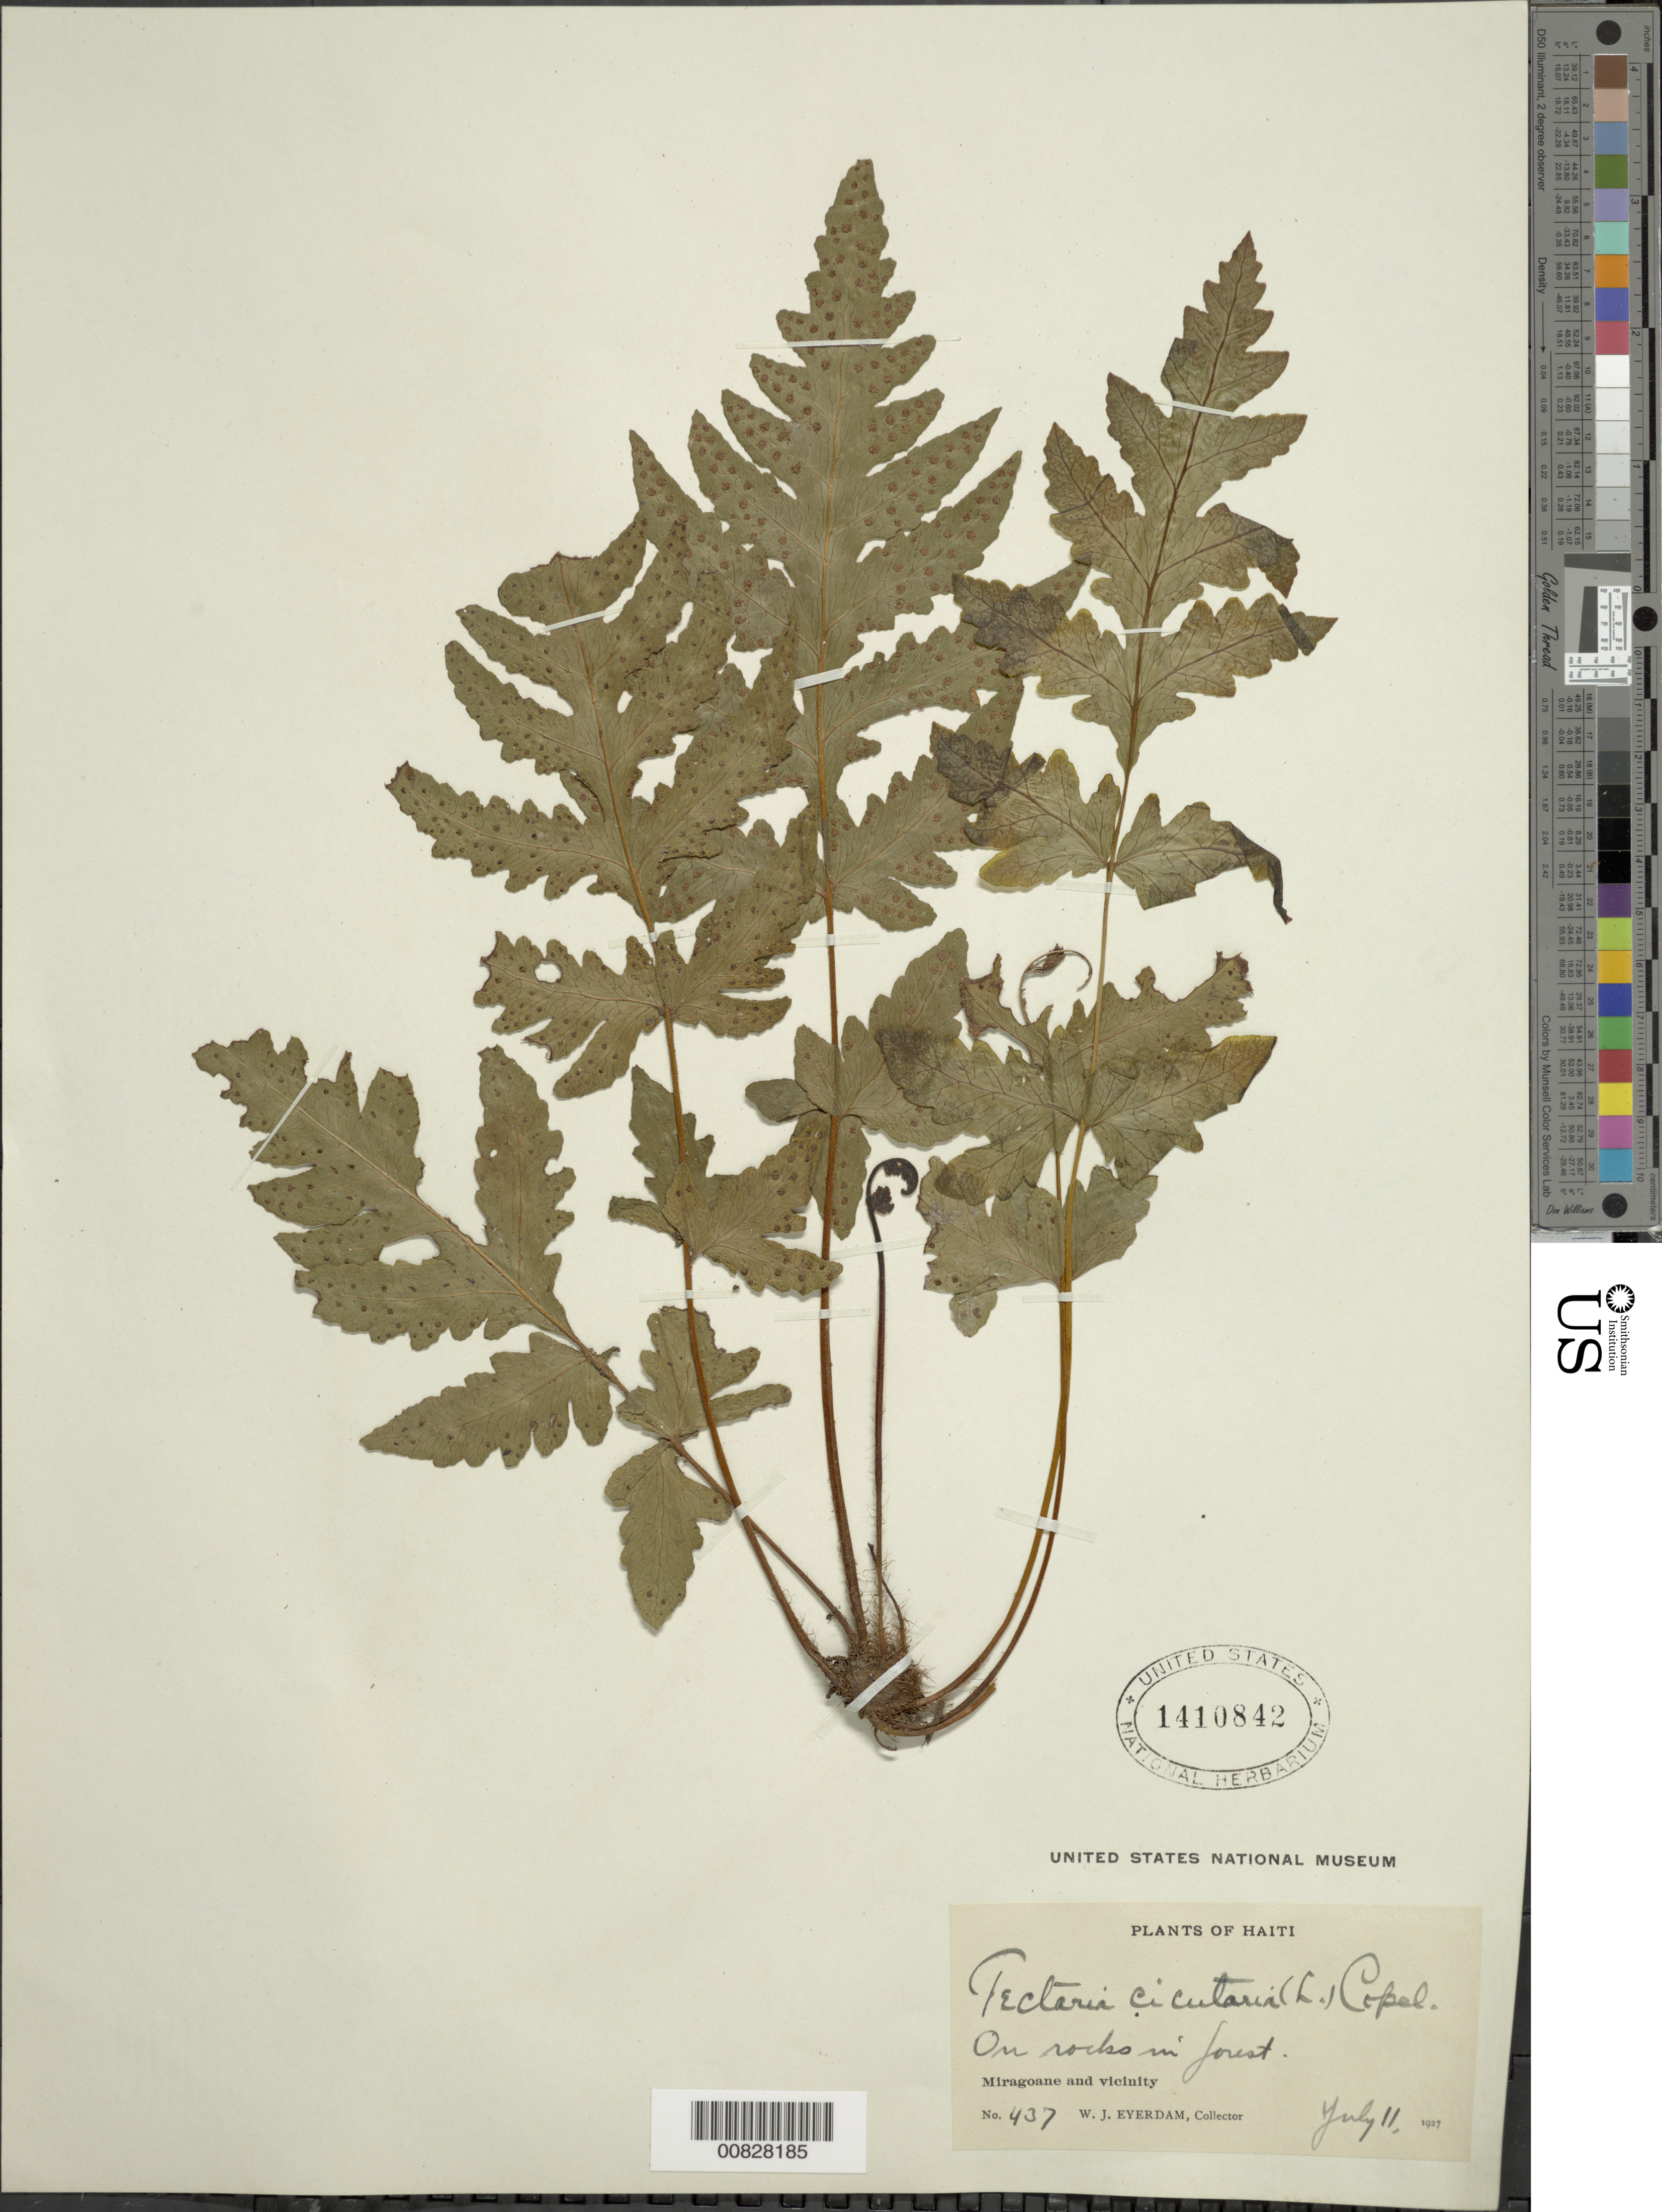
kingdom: Plantae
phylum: Tracheophyta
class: Polypodiopsida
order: Polypodiales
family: Tectariaceae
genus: Tectaria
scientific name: Tectaria cicutaria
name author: (L.) Copel.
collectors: W. J. Eyerdam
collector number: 437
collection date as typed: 11 Jul 1927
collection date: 1927-07-11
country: Haiti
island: Hispaniola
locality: Miragoane and vicinity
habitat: Rocks in forest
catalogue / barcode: US 1410842